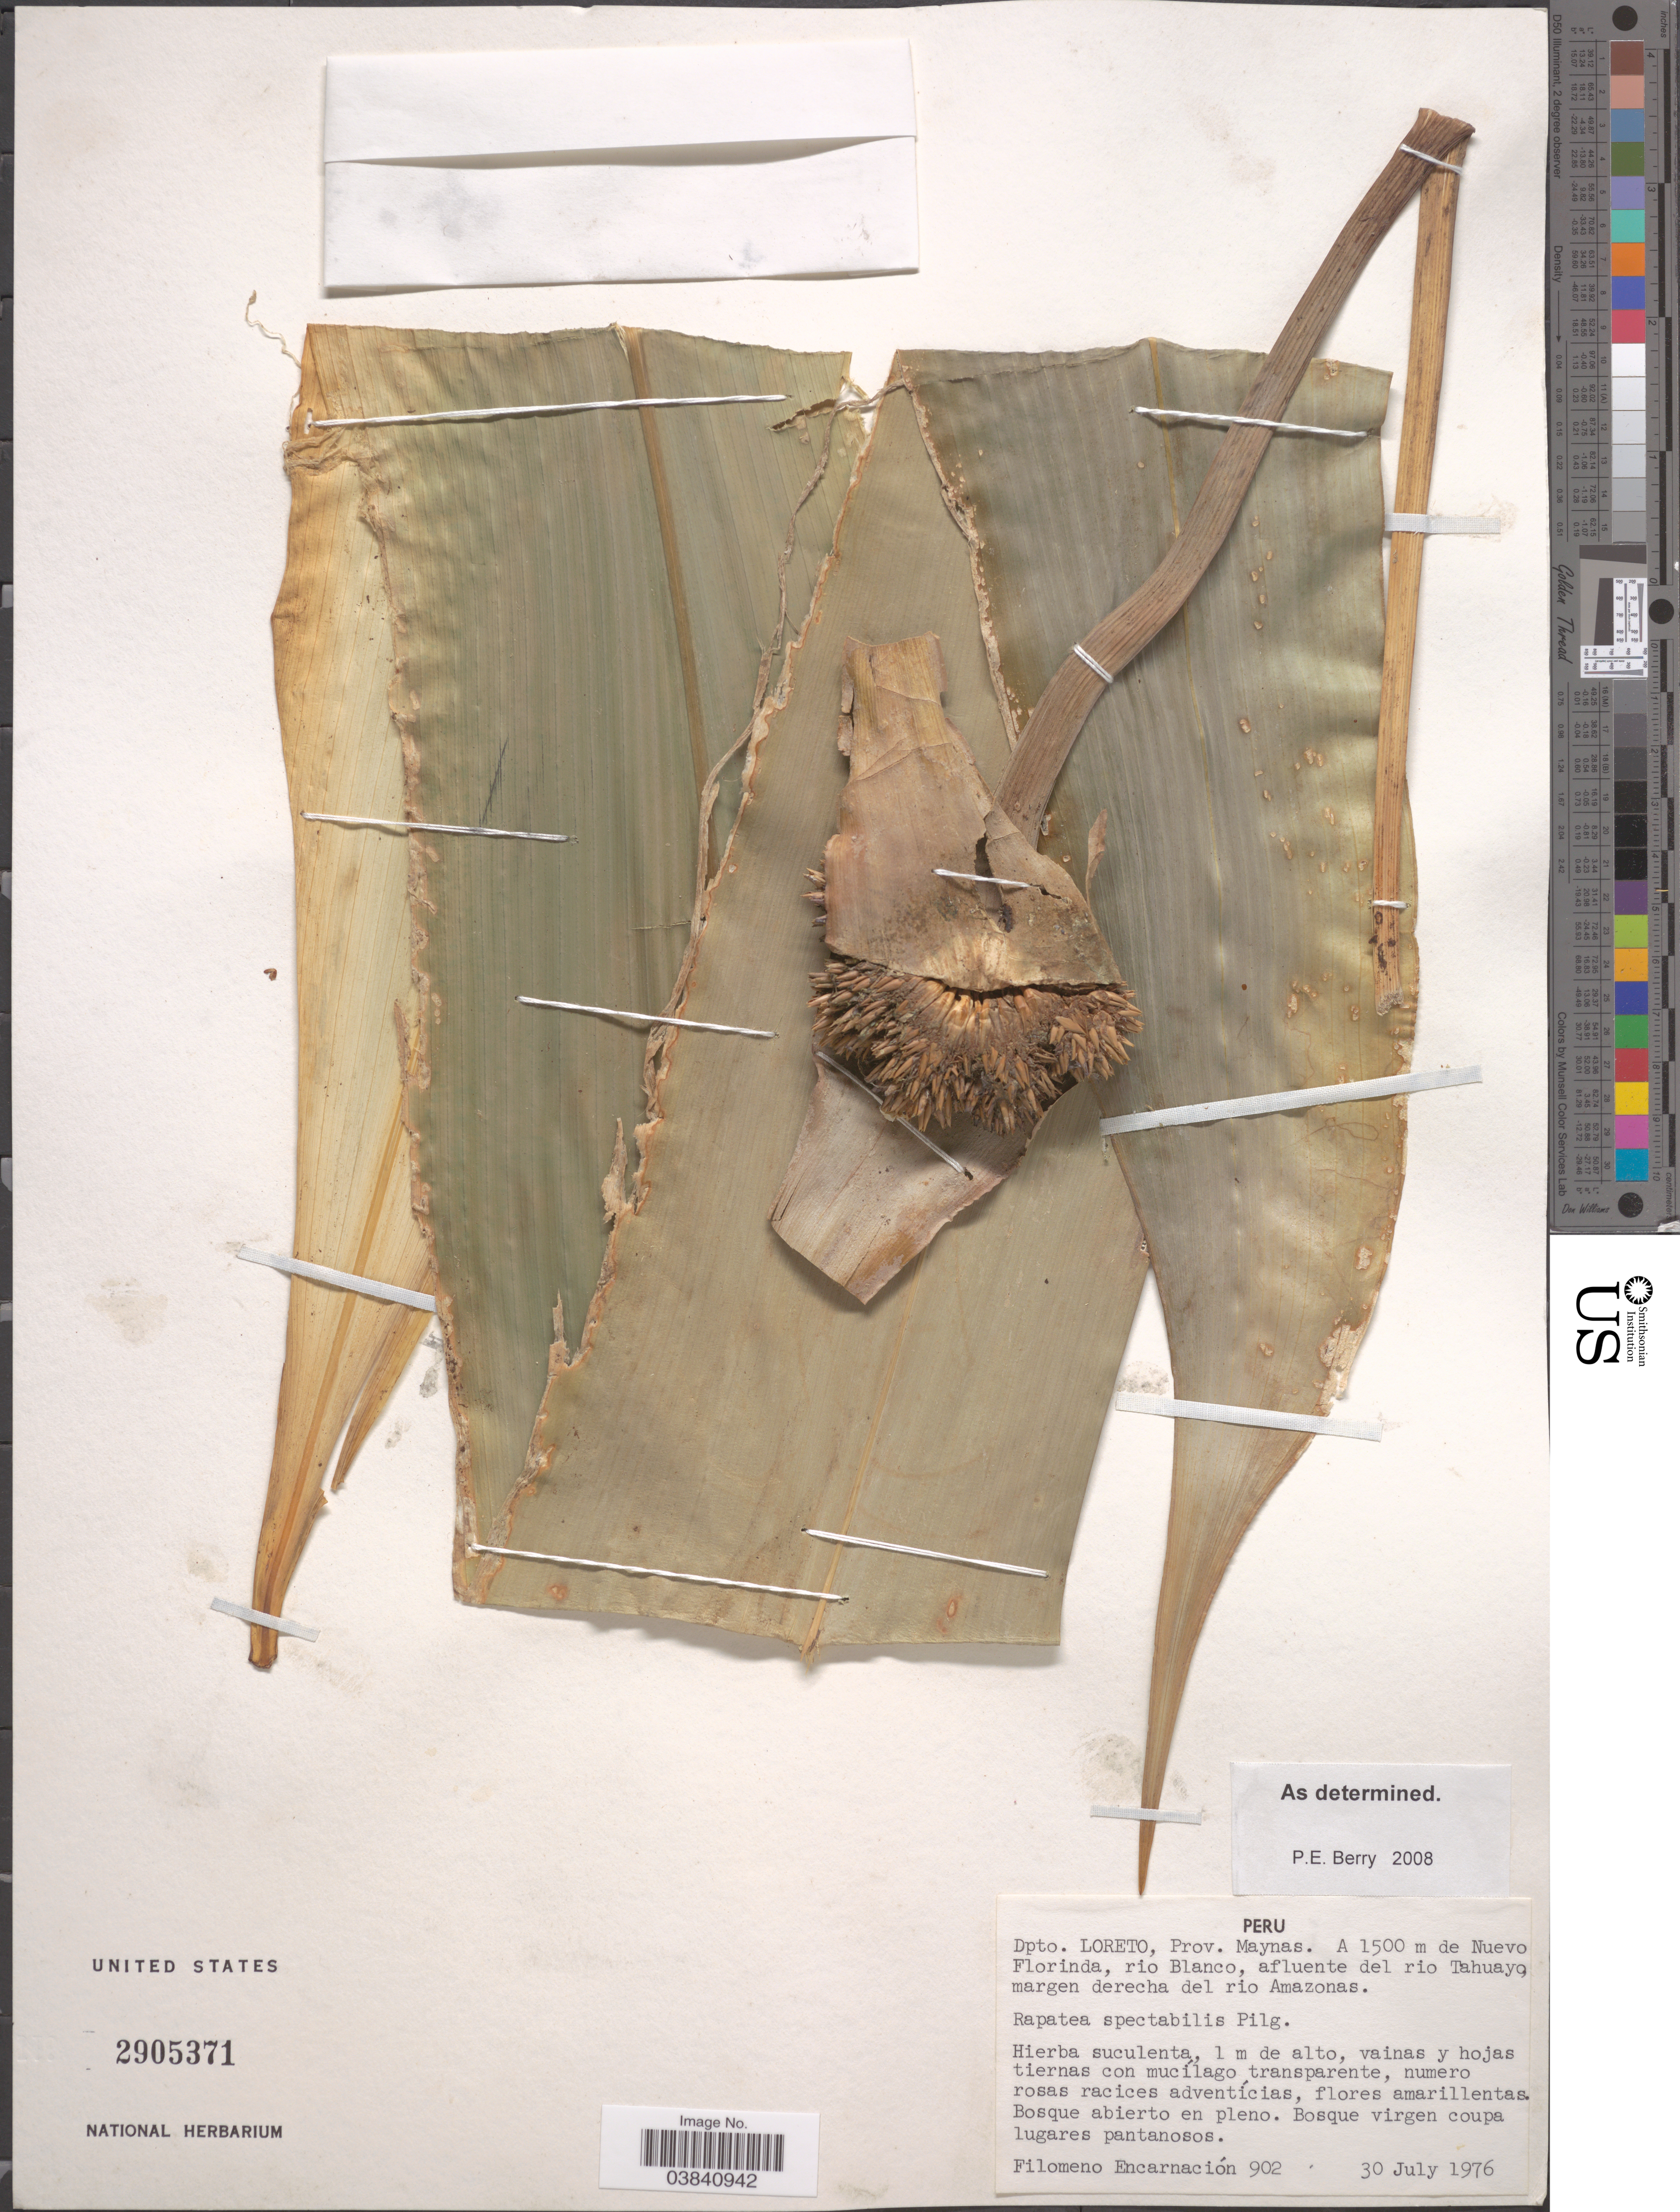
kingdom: Plantae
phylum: Tracheophyta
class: Liliopsida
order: Poales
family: Rapateaceae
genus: Rapatea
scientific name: Rapatea spectabilis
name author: Pilg.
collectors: F. Encarnación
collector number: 902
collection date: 1976-07-30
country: Peru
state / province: Loreto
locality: Dpto. Loreto, Prov. Maynas. A 1500 m de Nuevo Florinda, rio Blanco, afluente del rio Tahuayo, margen derecha del rio Amazonas.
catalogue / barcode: US 2905371